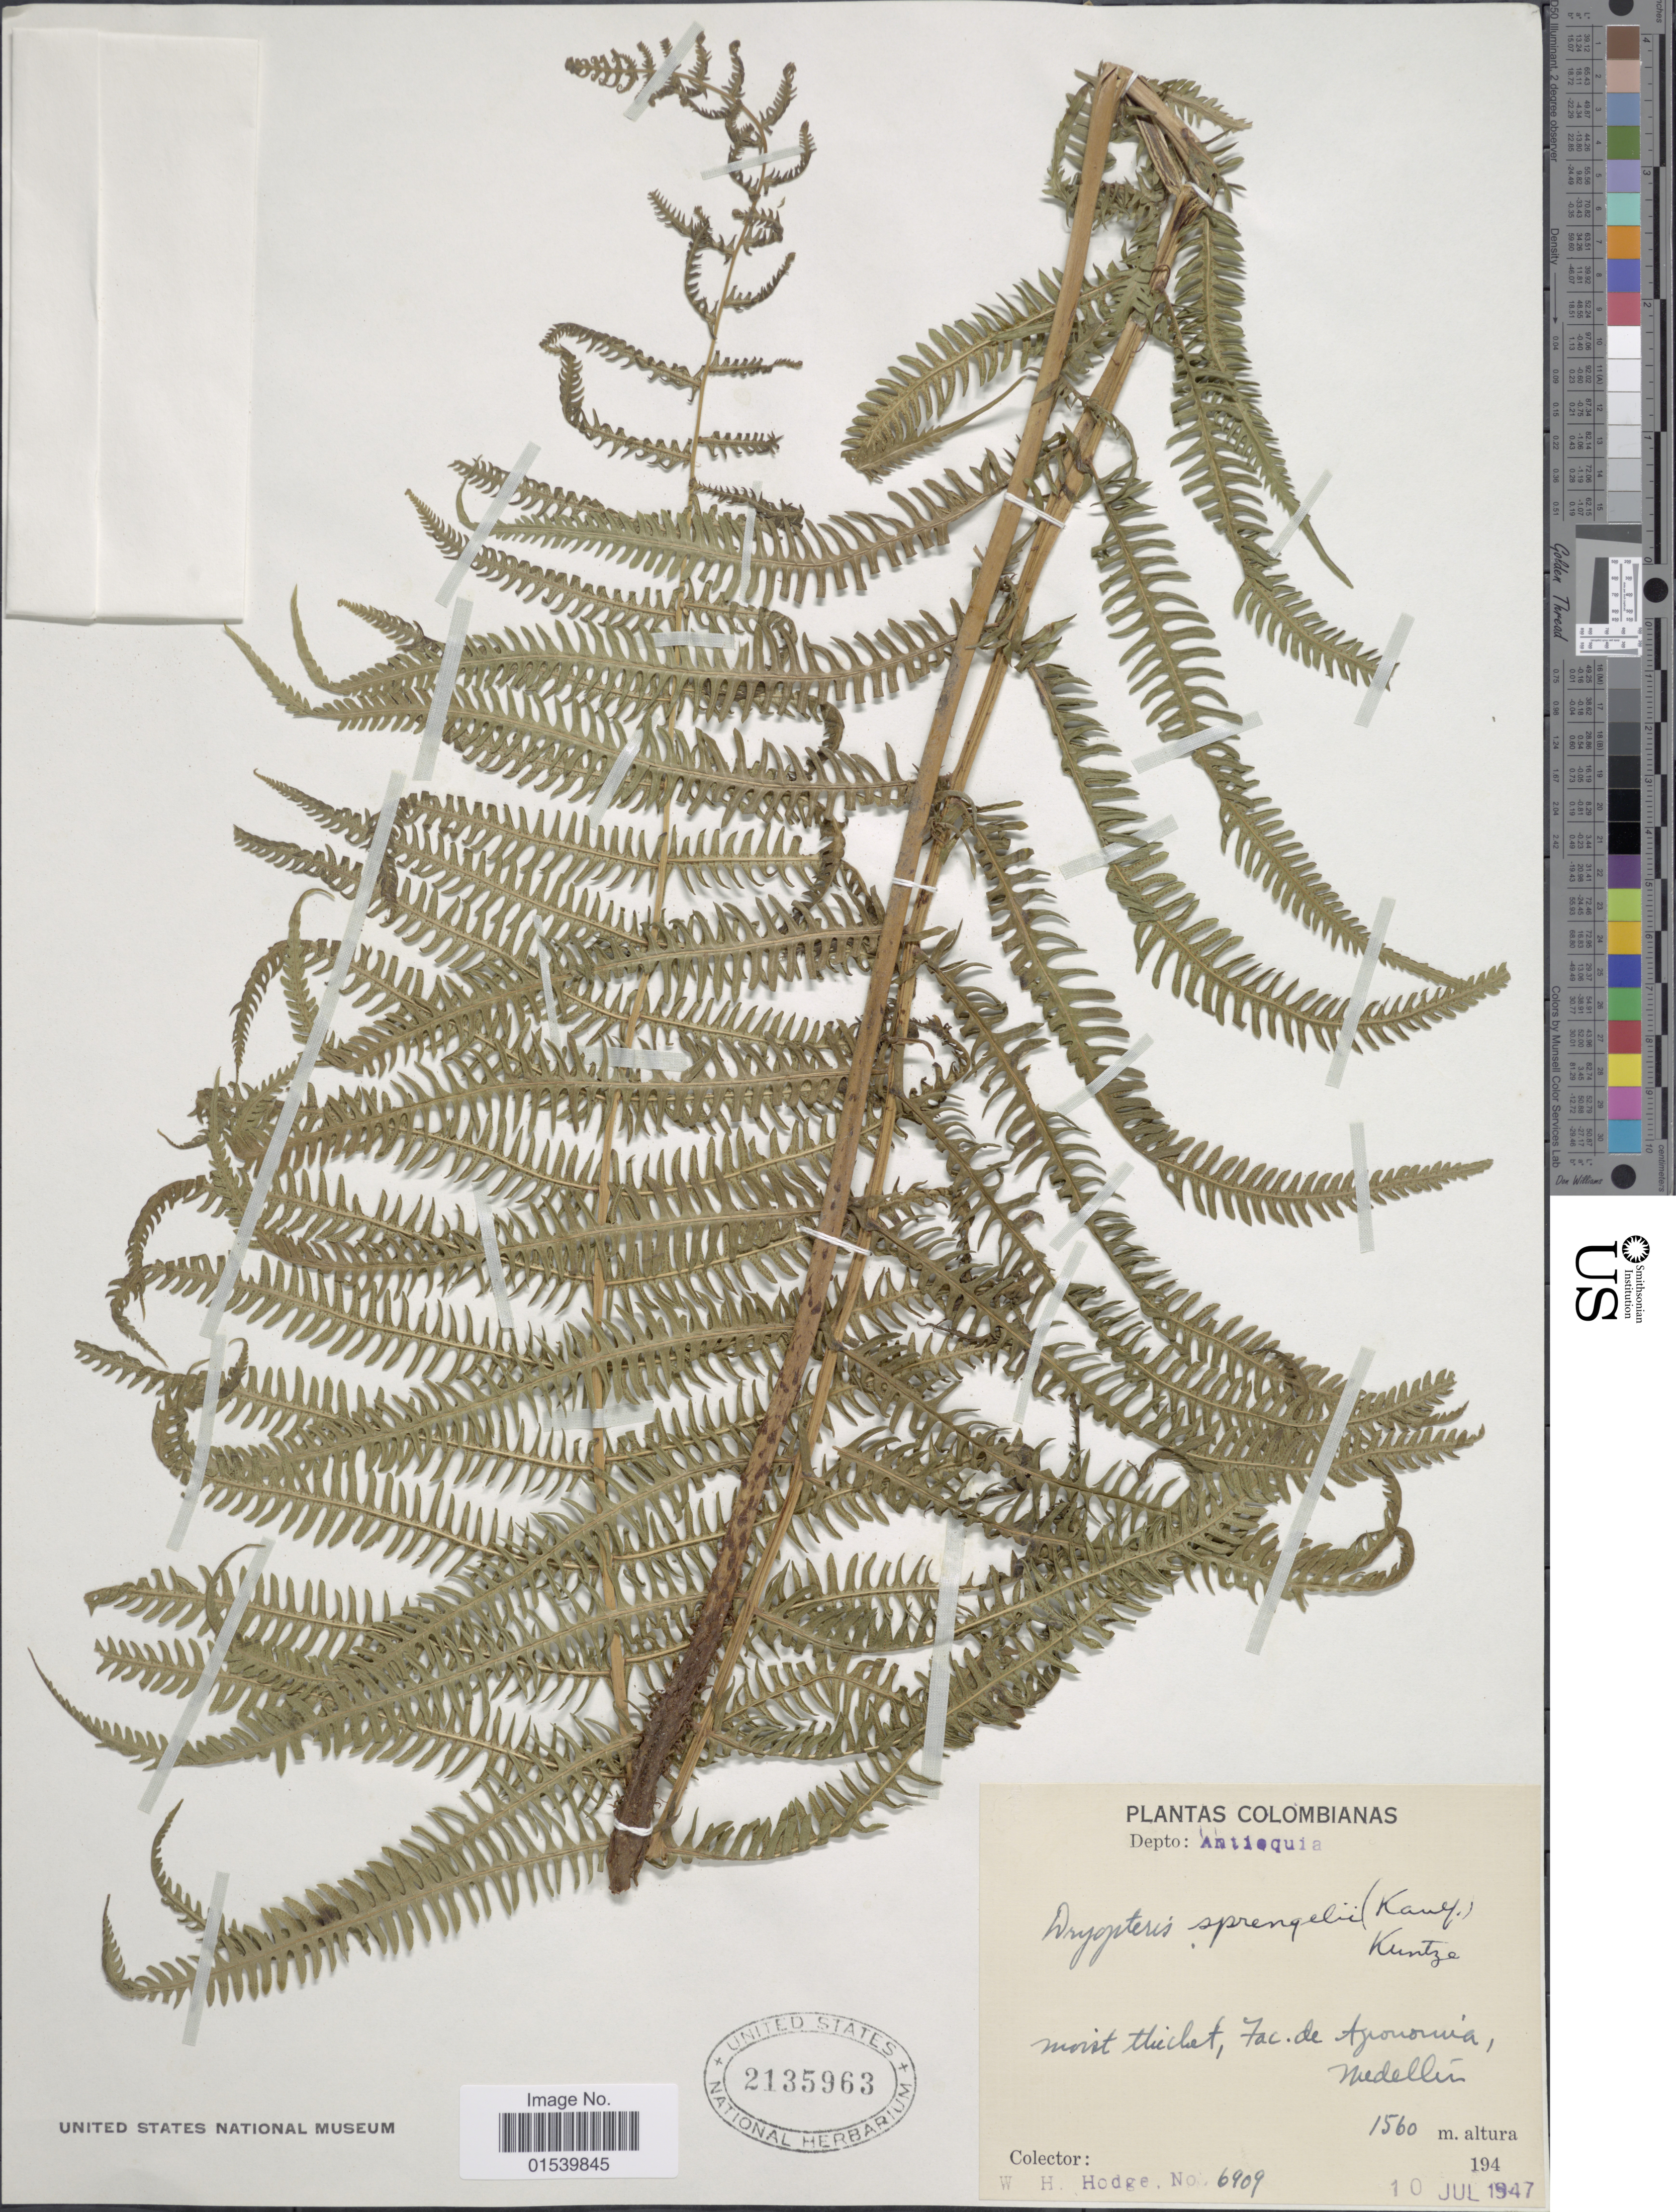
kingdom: Plantae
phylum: Tracheophyta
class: Polypodiopsida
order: Polypodiales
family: Thelypteridaceae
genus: Amauropelta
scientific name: Amauropelta balbisii (Spreng.) comb. nov., ined. 2015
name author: (Spreng.)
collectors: W. Hodge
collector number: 6909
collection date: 1947-07-10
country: Colombia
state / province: Antioquia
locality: Depto: Antioquia, Fac de Agronowia, Medellin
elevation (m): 1560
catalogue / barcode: US 2135963